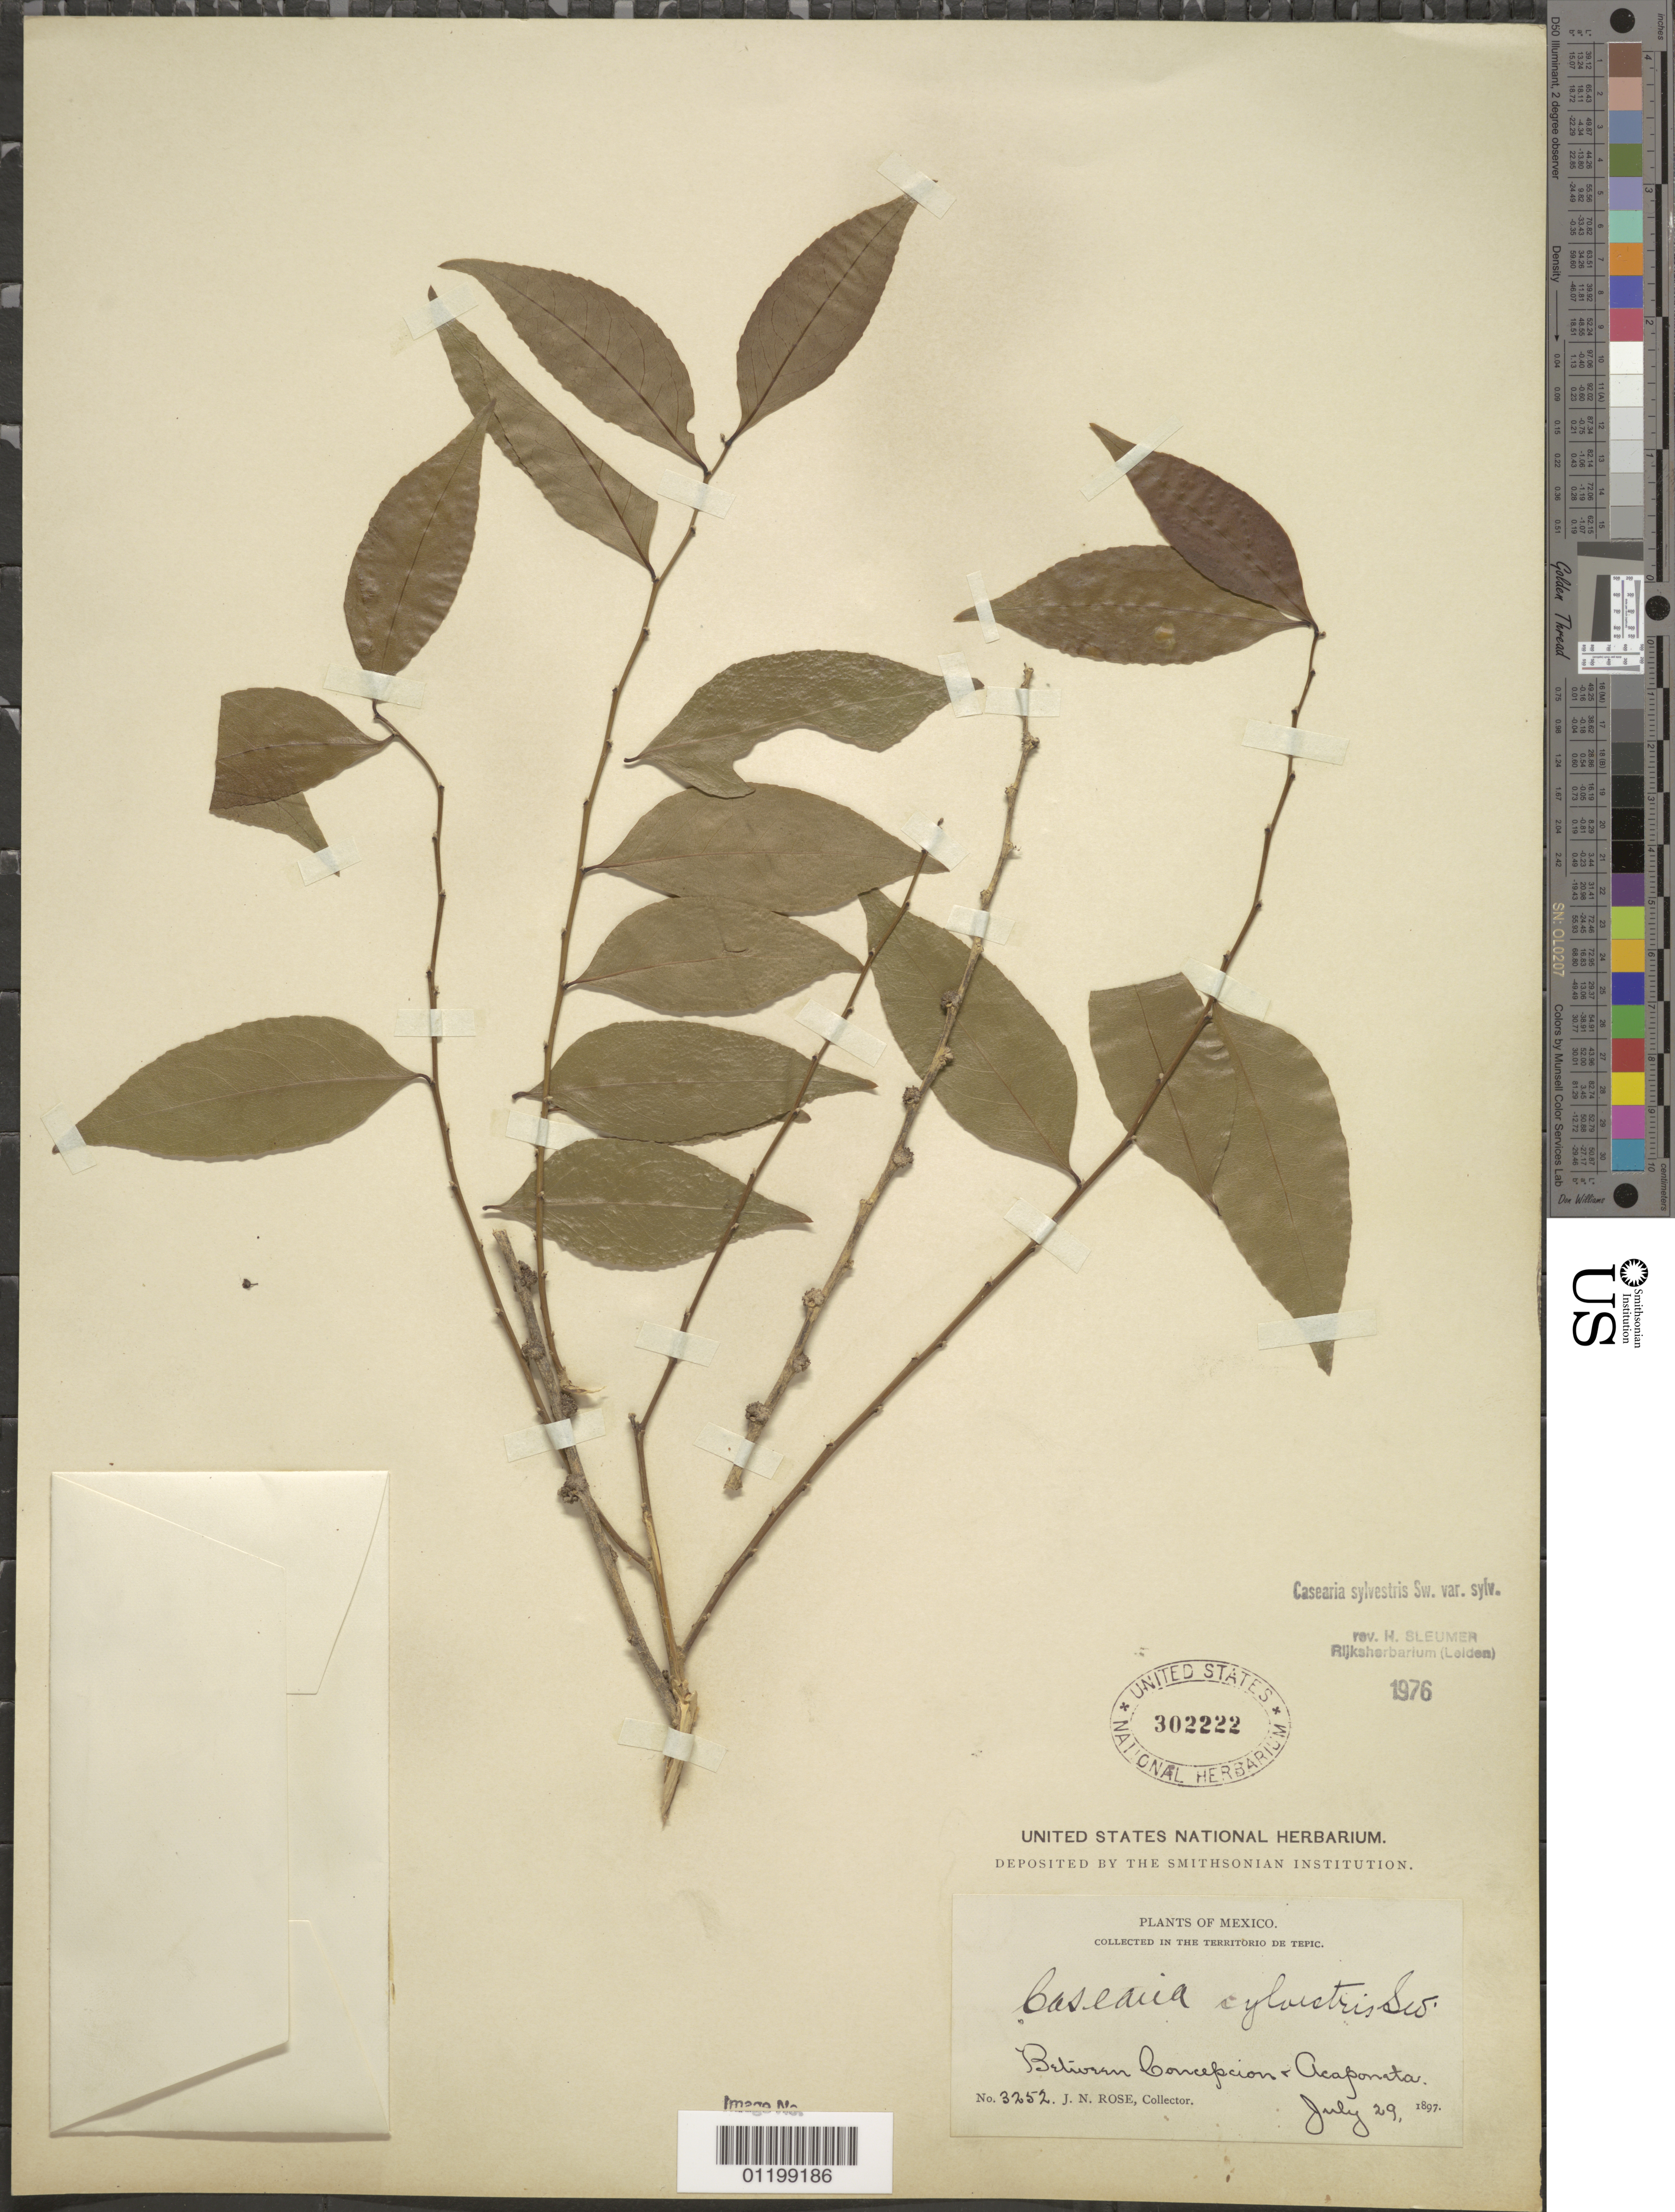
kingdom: Plantae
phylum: Tracheophyta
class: Magnoliopsida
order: Malpighiales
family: Salicaceae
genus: Casearia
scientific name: Casearia sylvestris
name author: Sw.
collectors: J. N. Rose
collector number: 3252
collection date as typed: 29 Jul 1897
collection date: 1897-07-29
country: Mexico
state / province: Nayarit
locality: Between Concepción & Acaponeta in the Territorio de Tepic.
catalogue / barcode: US 302222